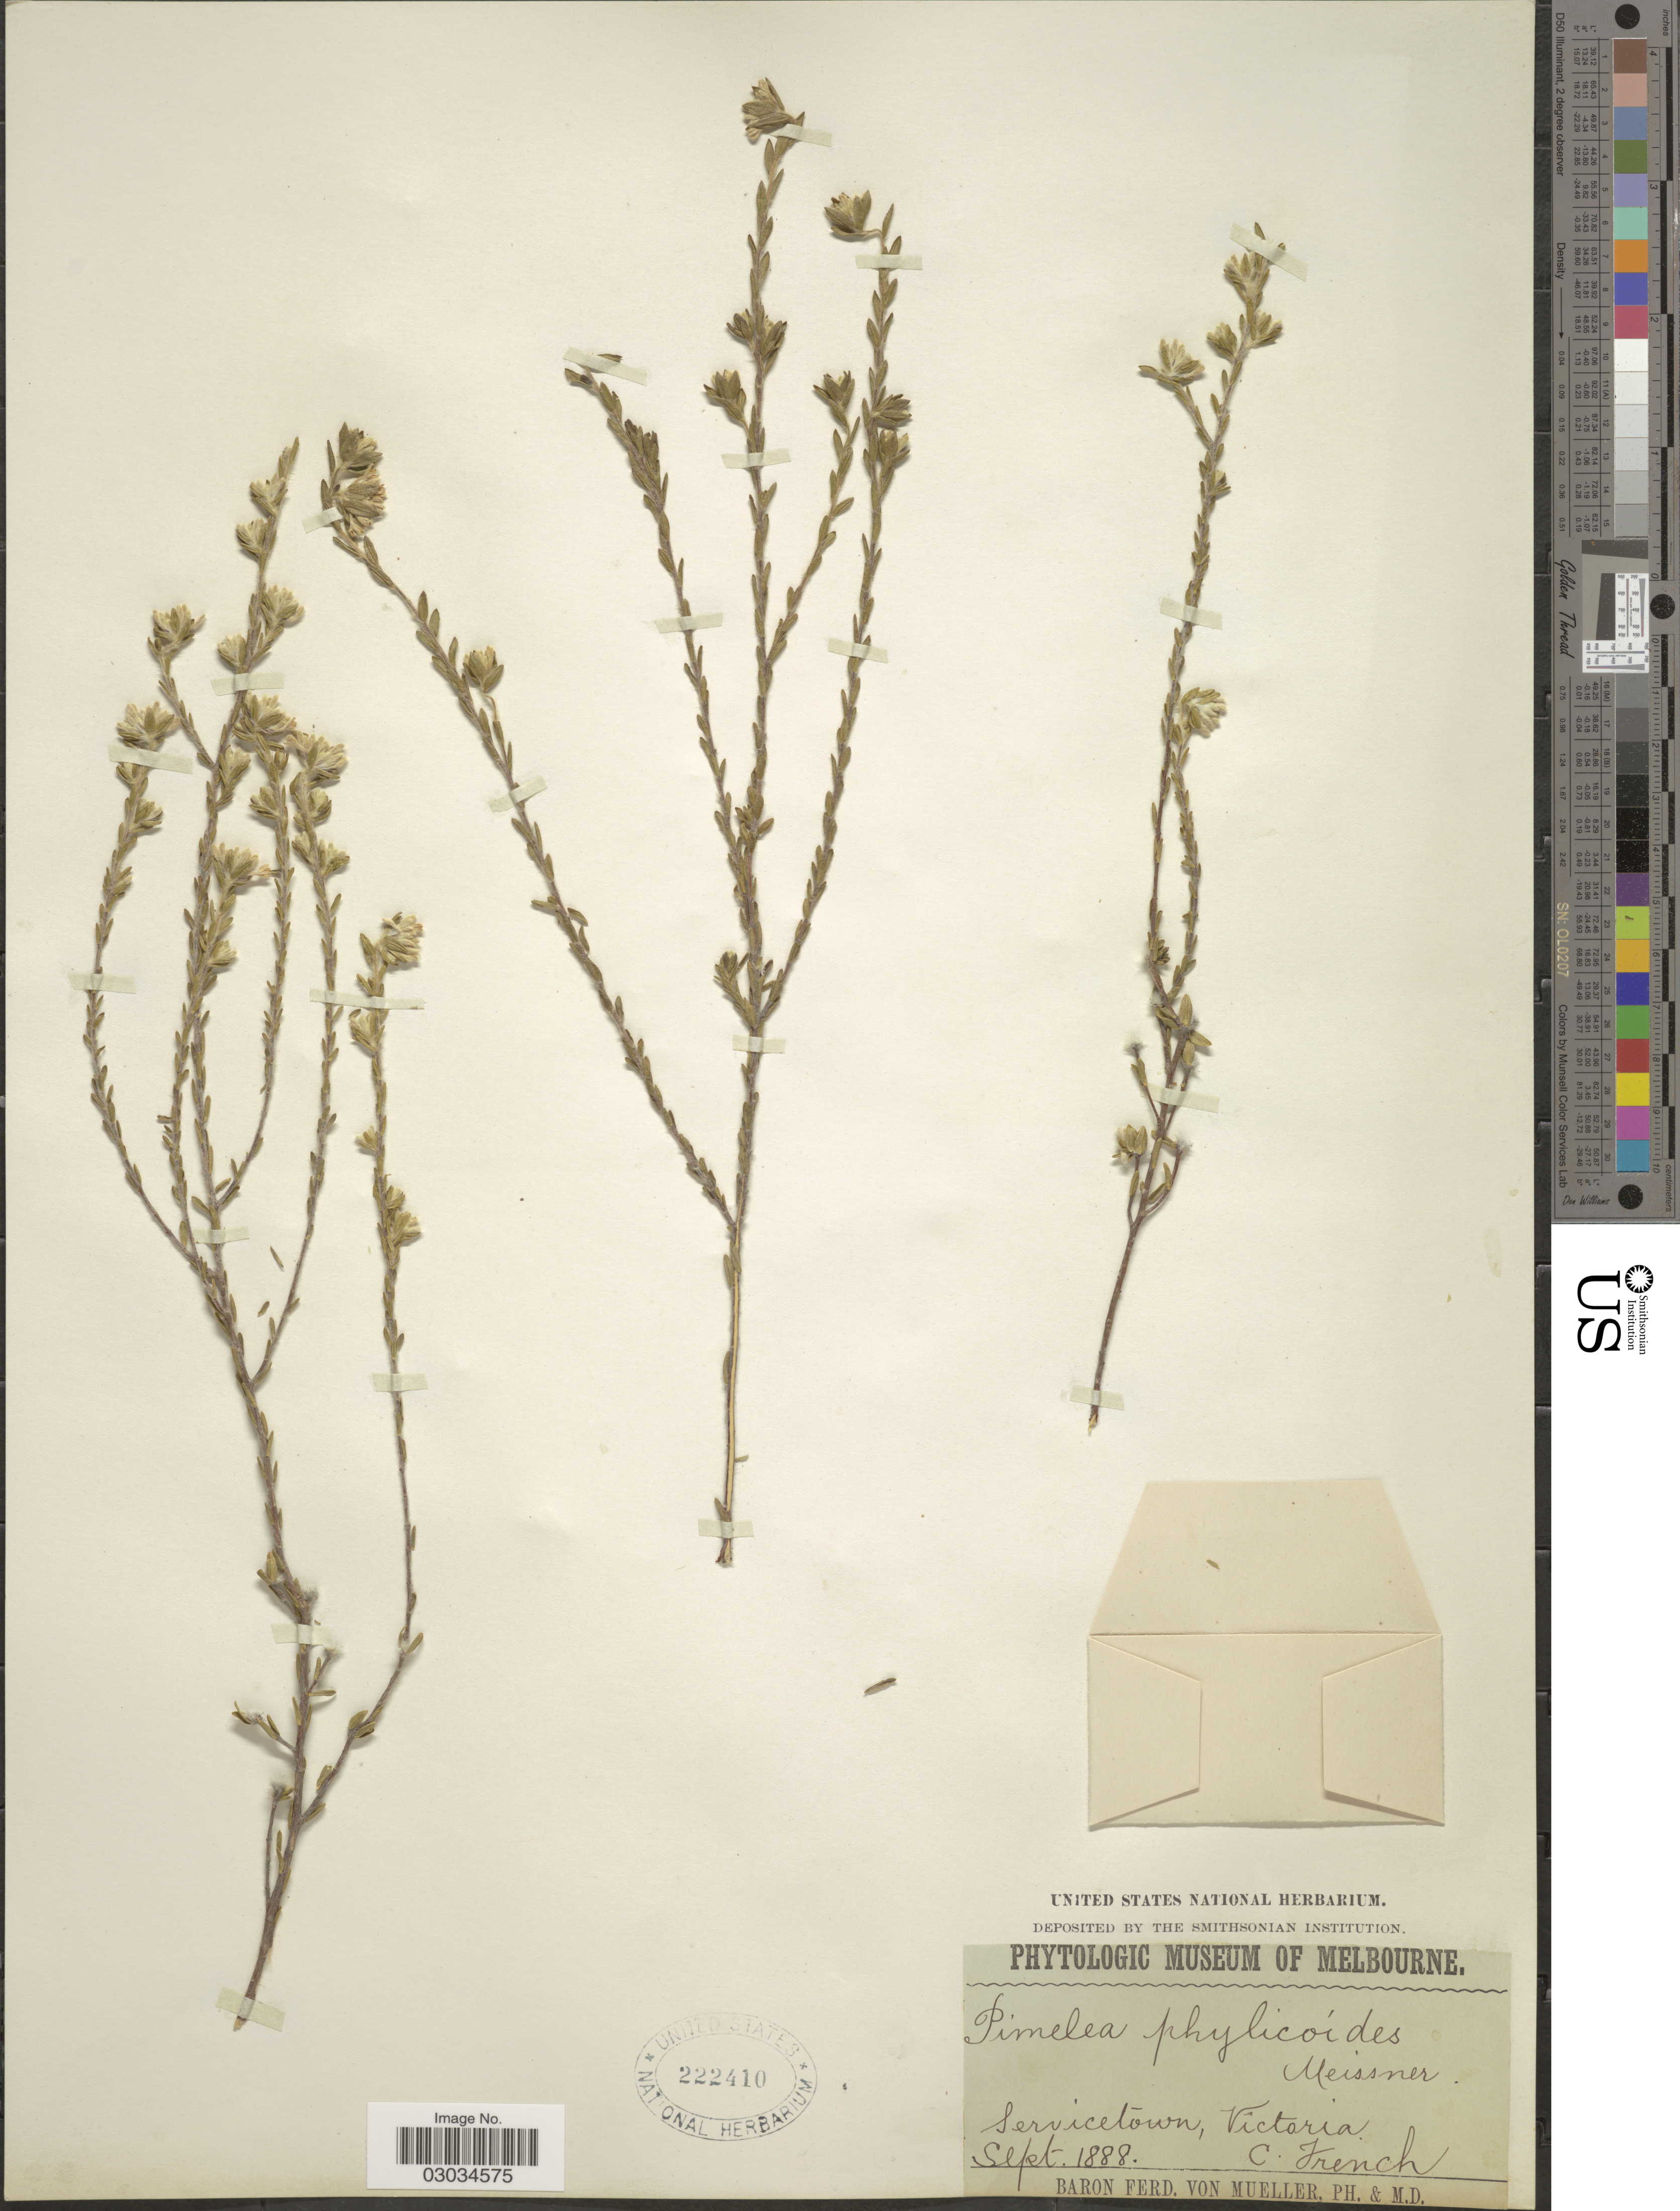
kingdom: Plantae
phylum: Tracheophyta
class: Magnoliopsida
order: Malvales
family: Thymelaeaceae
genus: Pimelea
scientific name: Pimelea phylicoides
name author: Meisn.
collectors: C. French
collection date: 1888-09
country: Australia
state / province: Victoria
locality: Servicetown, Victoria.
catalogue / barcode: US 222410